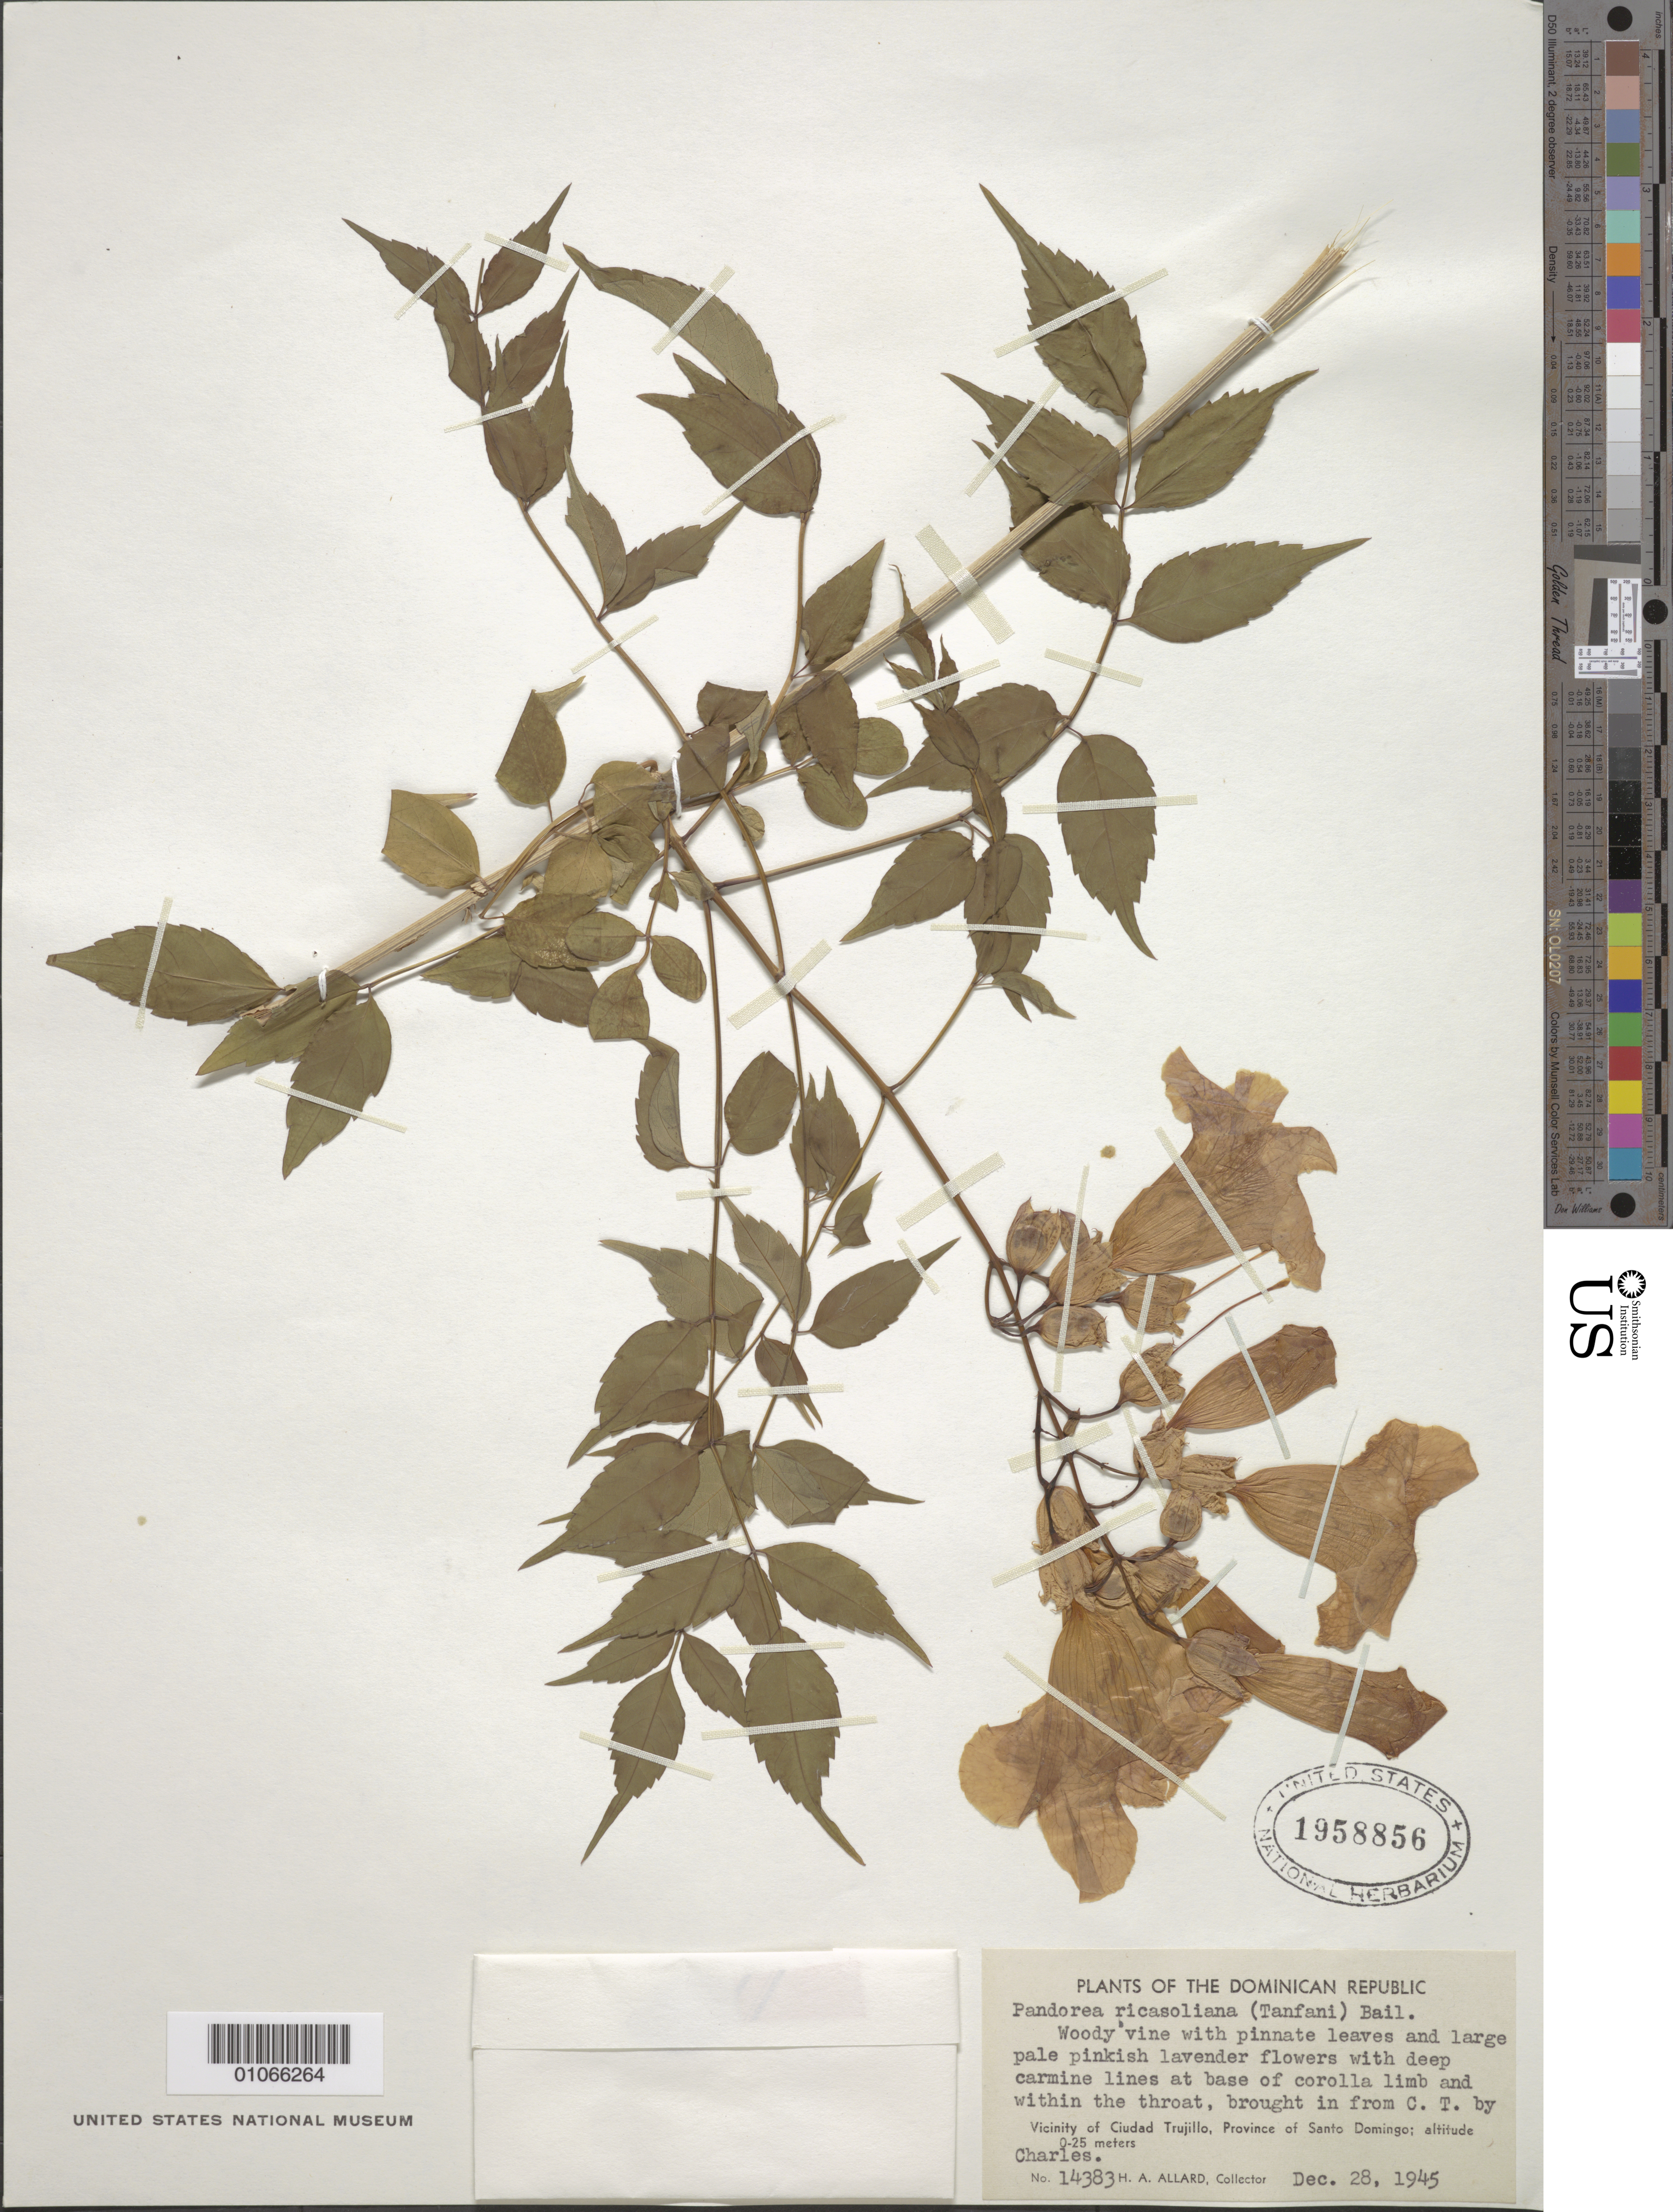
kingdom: Plantae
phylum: Tracheophyta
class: Magnoliopsida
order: Lamiales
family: Bignoniaceae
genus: Podranea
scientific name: Podranea ricasoliana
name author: (Tanfani) Sprague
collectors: H. A. Allard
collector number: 14383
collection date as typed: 28 Dec 1945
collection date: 1945-12-28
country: Dominican Republic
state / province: Santo Domingo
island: Hispaniola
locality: Vicinity of Ciudad Trujillo.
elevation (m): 0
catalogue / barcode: US 1958856